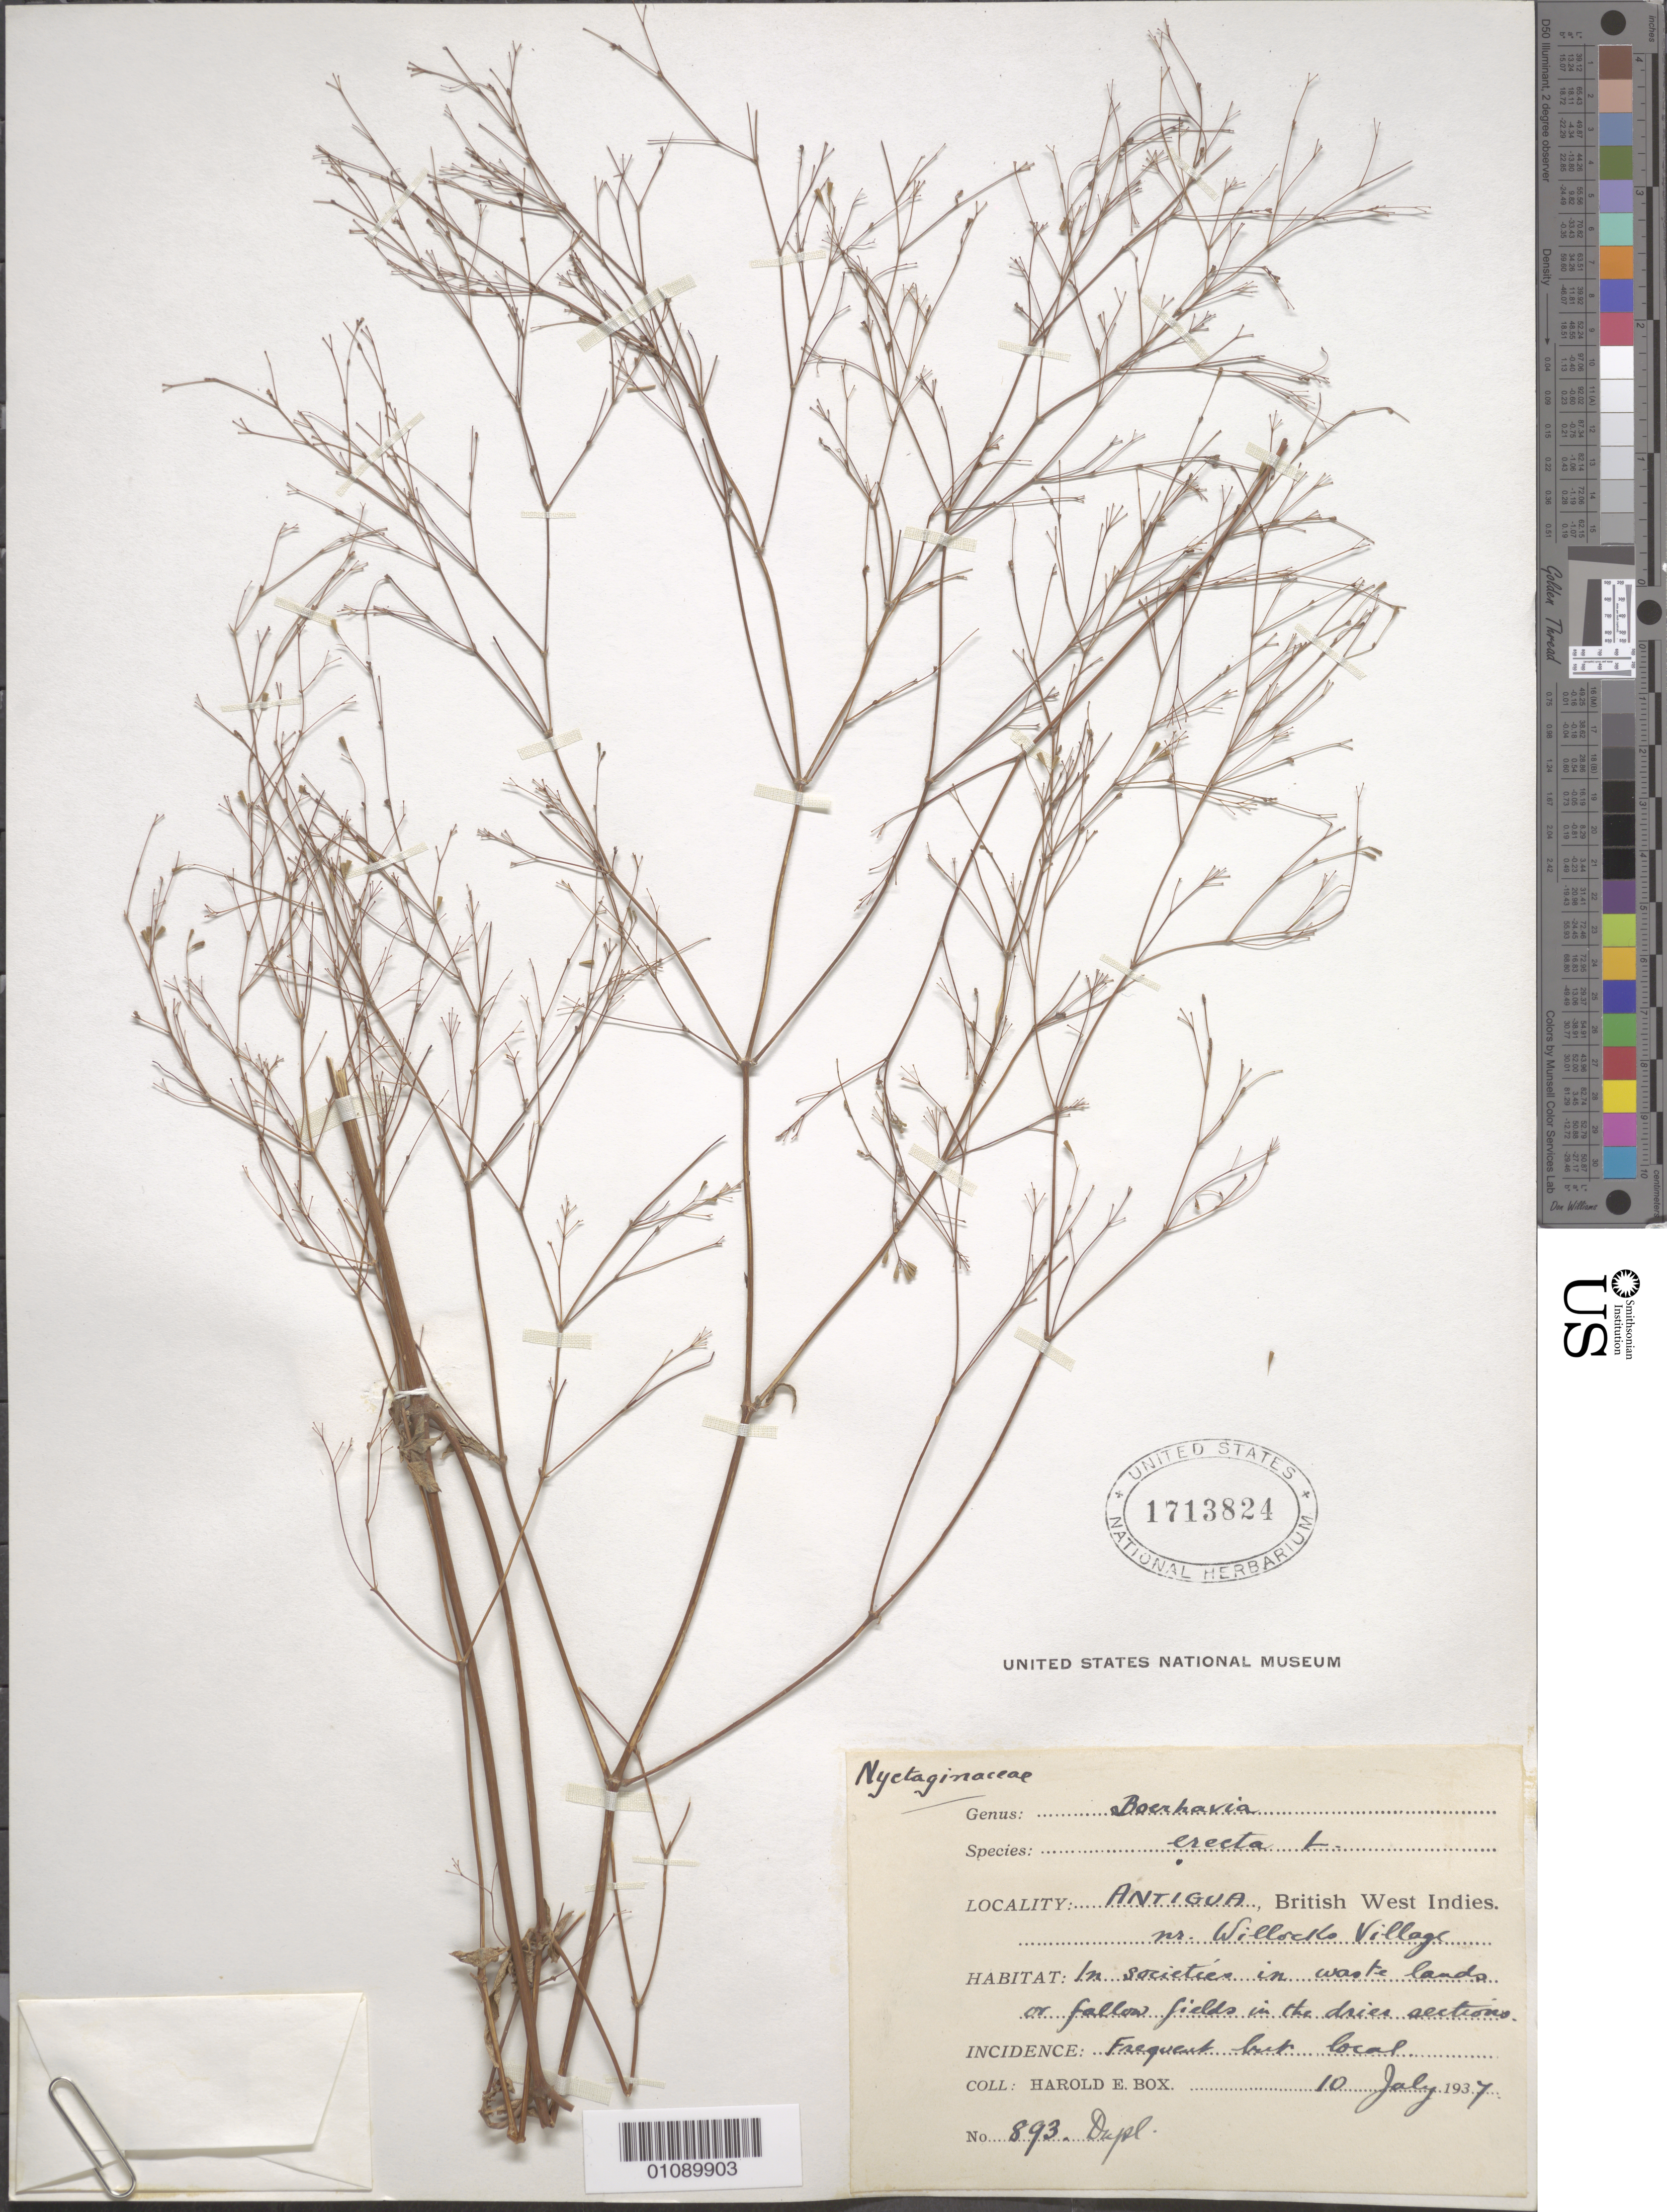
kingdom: Plantae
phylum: Tracheophyta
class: Magnoliopsida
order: Caryophyllales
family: Nyctaginaceae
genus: Boerhavia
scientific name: Boerhavia erecta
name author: L.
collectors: H. E. Box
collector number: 893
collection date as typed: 10 Jul 1937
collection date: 1937-07-10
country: Antigua and Barbuda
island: Antigua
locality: Nr. Willcocks Village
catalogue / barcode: US 1713824